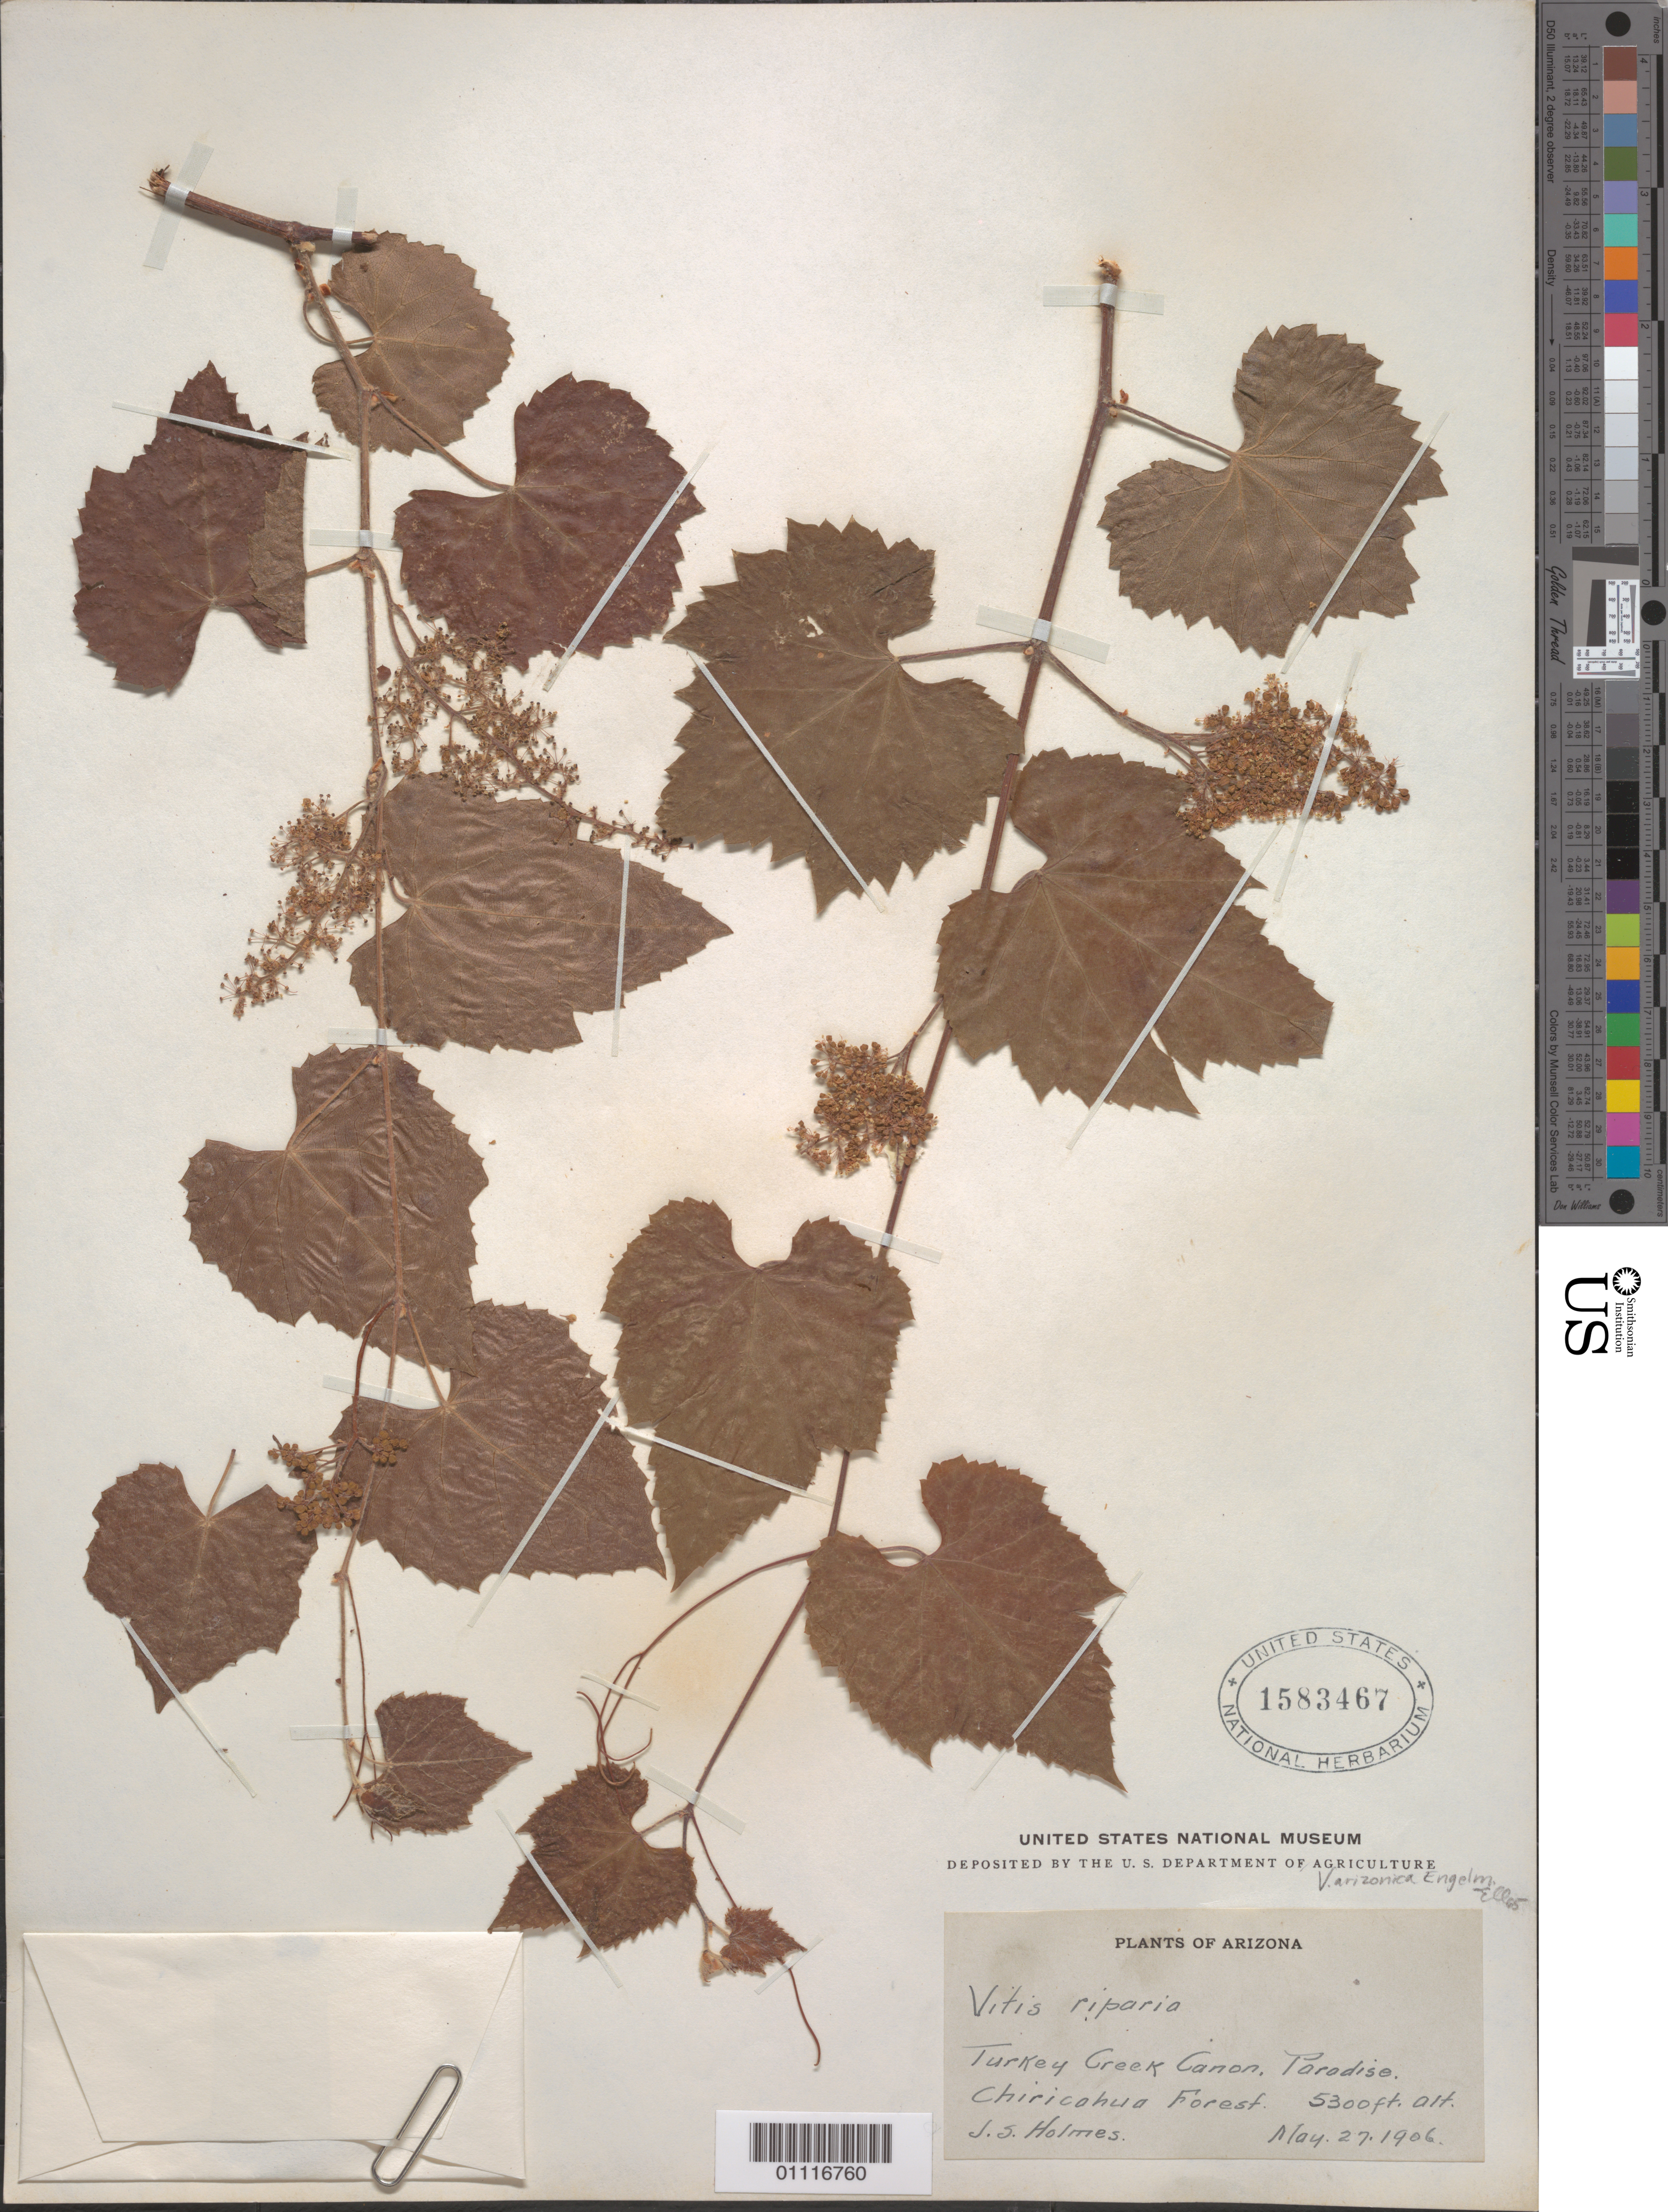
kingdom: Plantae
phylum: Tracheophyta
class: Magnoliopsida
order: Vitales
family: Vitaceae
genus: Vitis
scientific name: Vitis arizonica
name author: Engelm.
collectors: J. Holmes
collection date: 1906-05-27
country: United States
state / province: Arizona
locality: turkey Creek Canon, Paradise. Chiricahua Forest.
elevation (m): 1615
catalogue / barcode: US 1583467